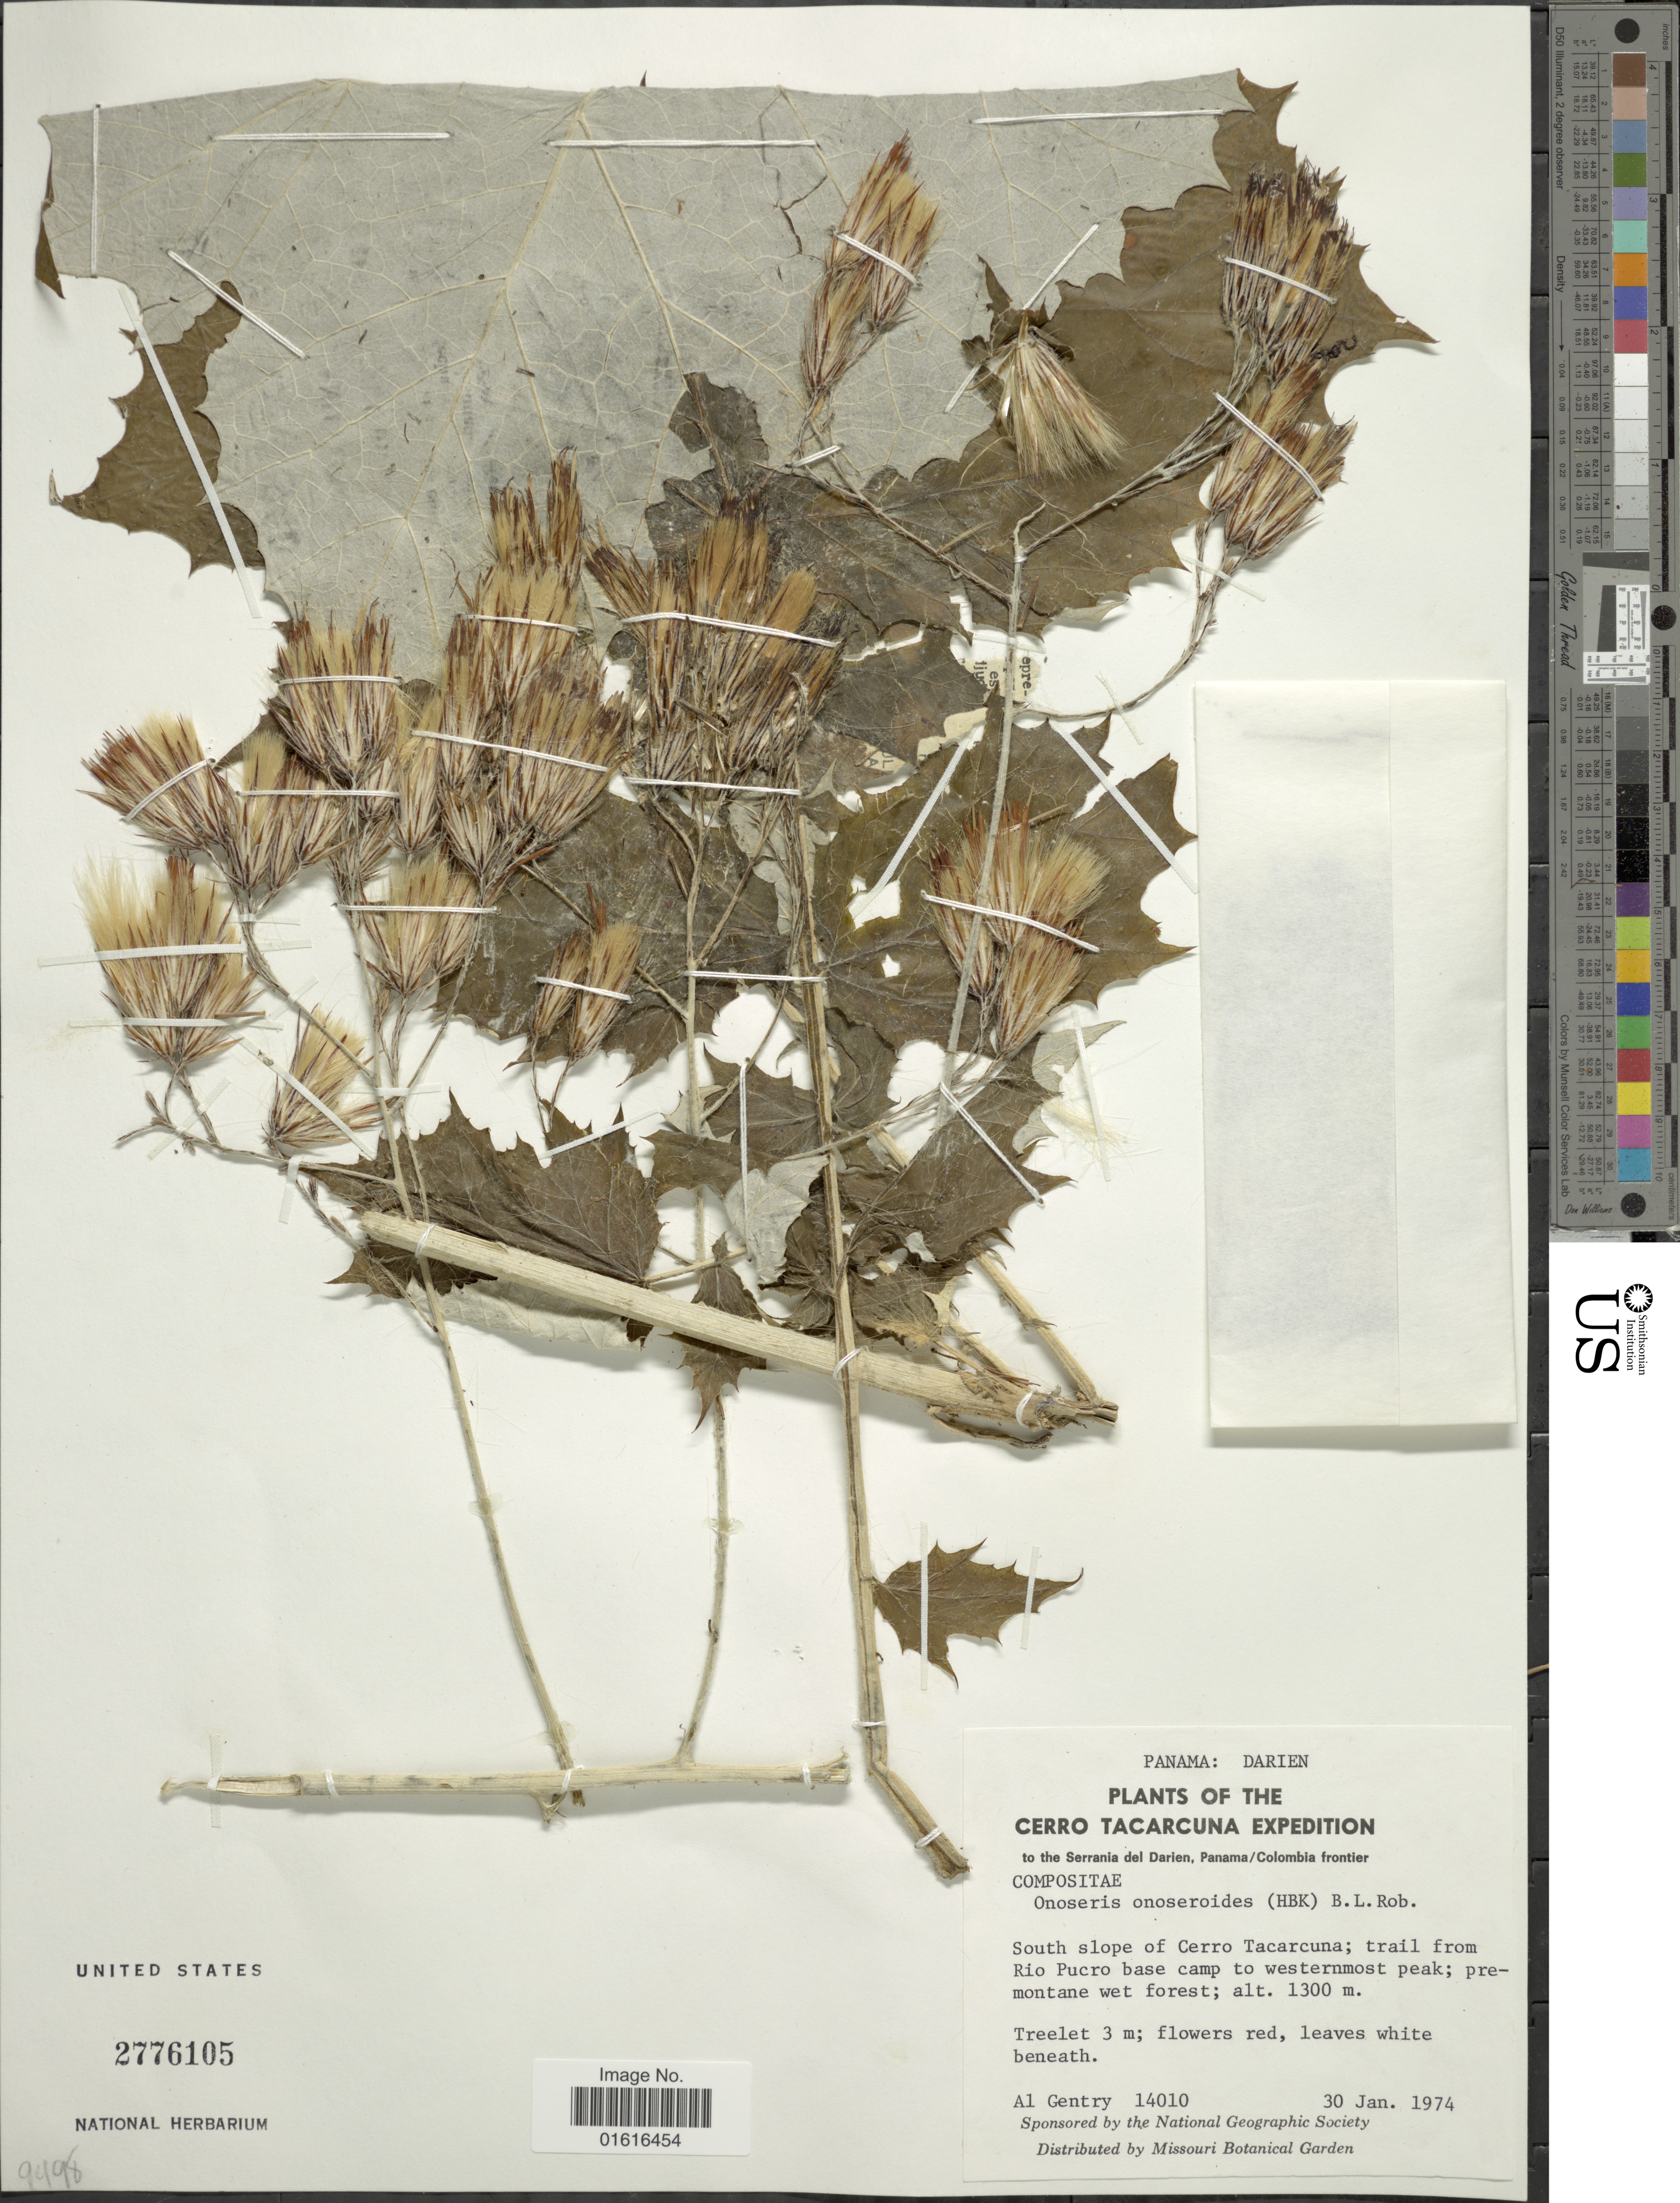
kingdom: Plantae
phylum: Tracheophyta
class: Magnoliopsida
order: Asterales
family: Asteraceae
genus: Onoseris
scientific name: Onoseris onoseroides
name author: (Kunth) B.L. Rob.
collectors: A. H. Gentry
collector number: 14010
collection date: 1974-01-30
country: Panama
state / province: Darién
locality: South slope of Cerro Tacarcuna; trail from Rio Pucro base camp to westernmost peak; premontane wet forest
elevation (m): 1300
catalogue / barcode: US 2776105